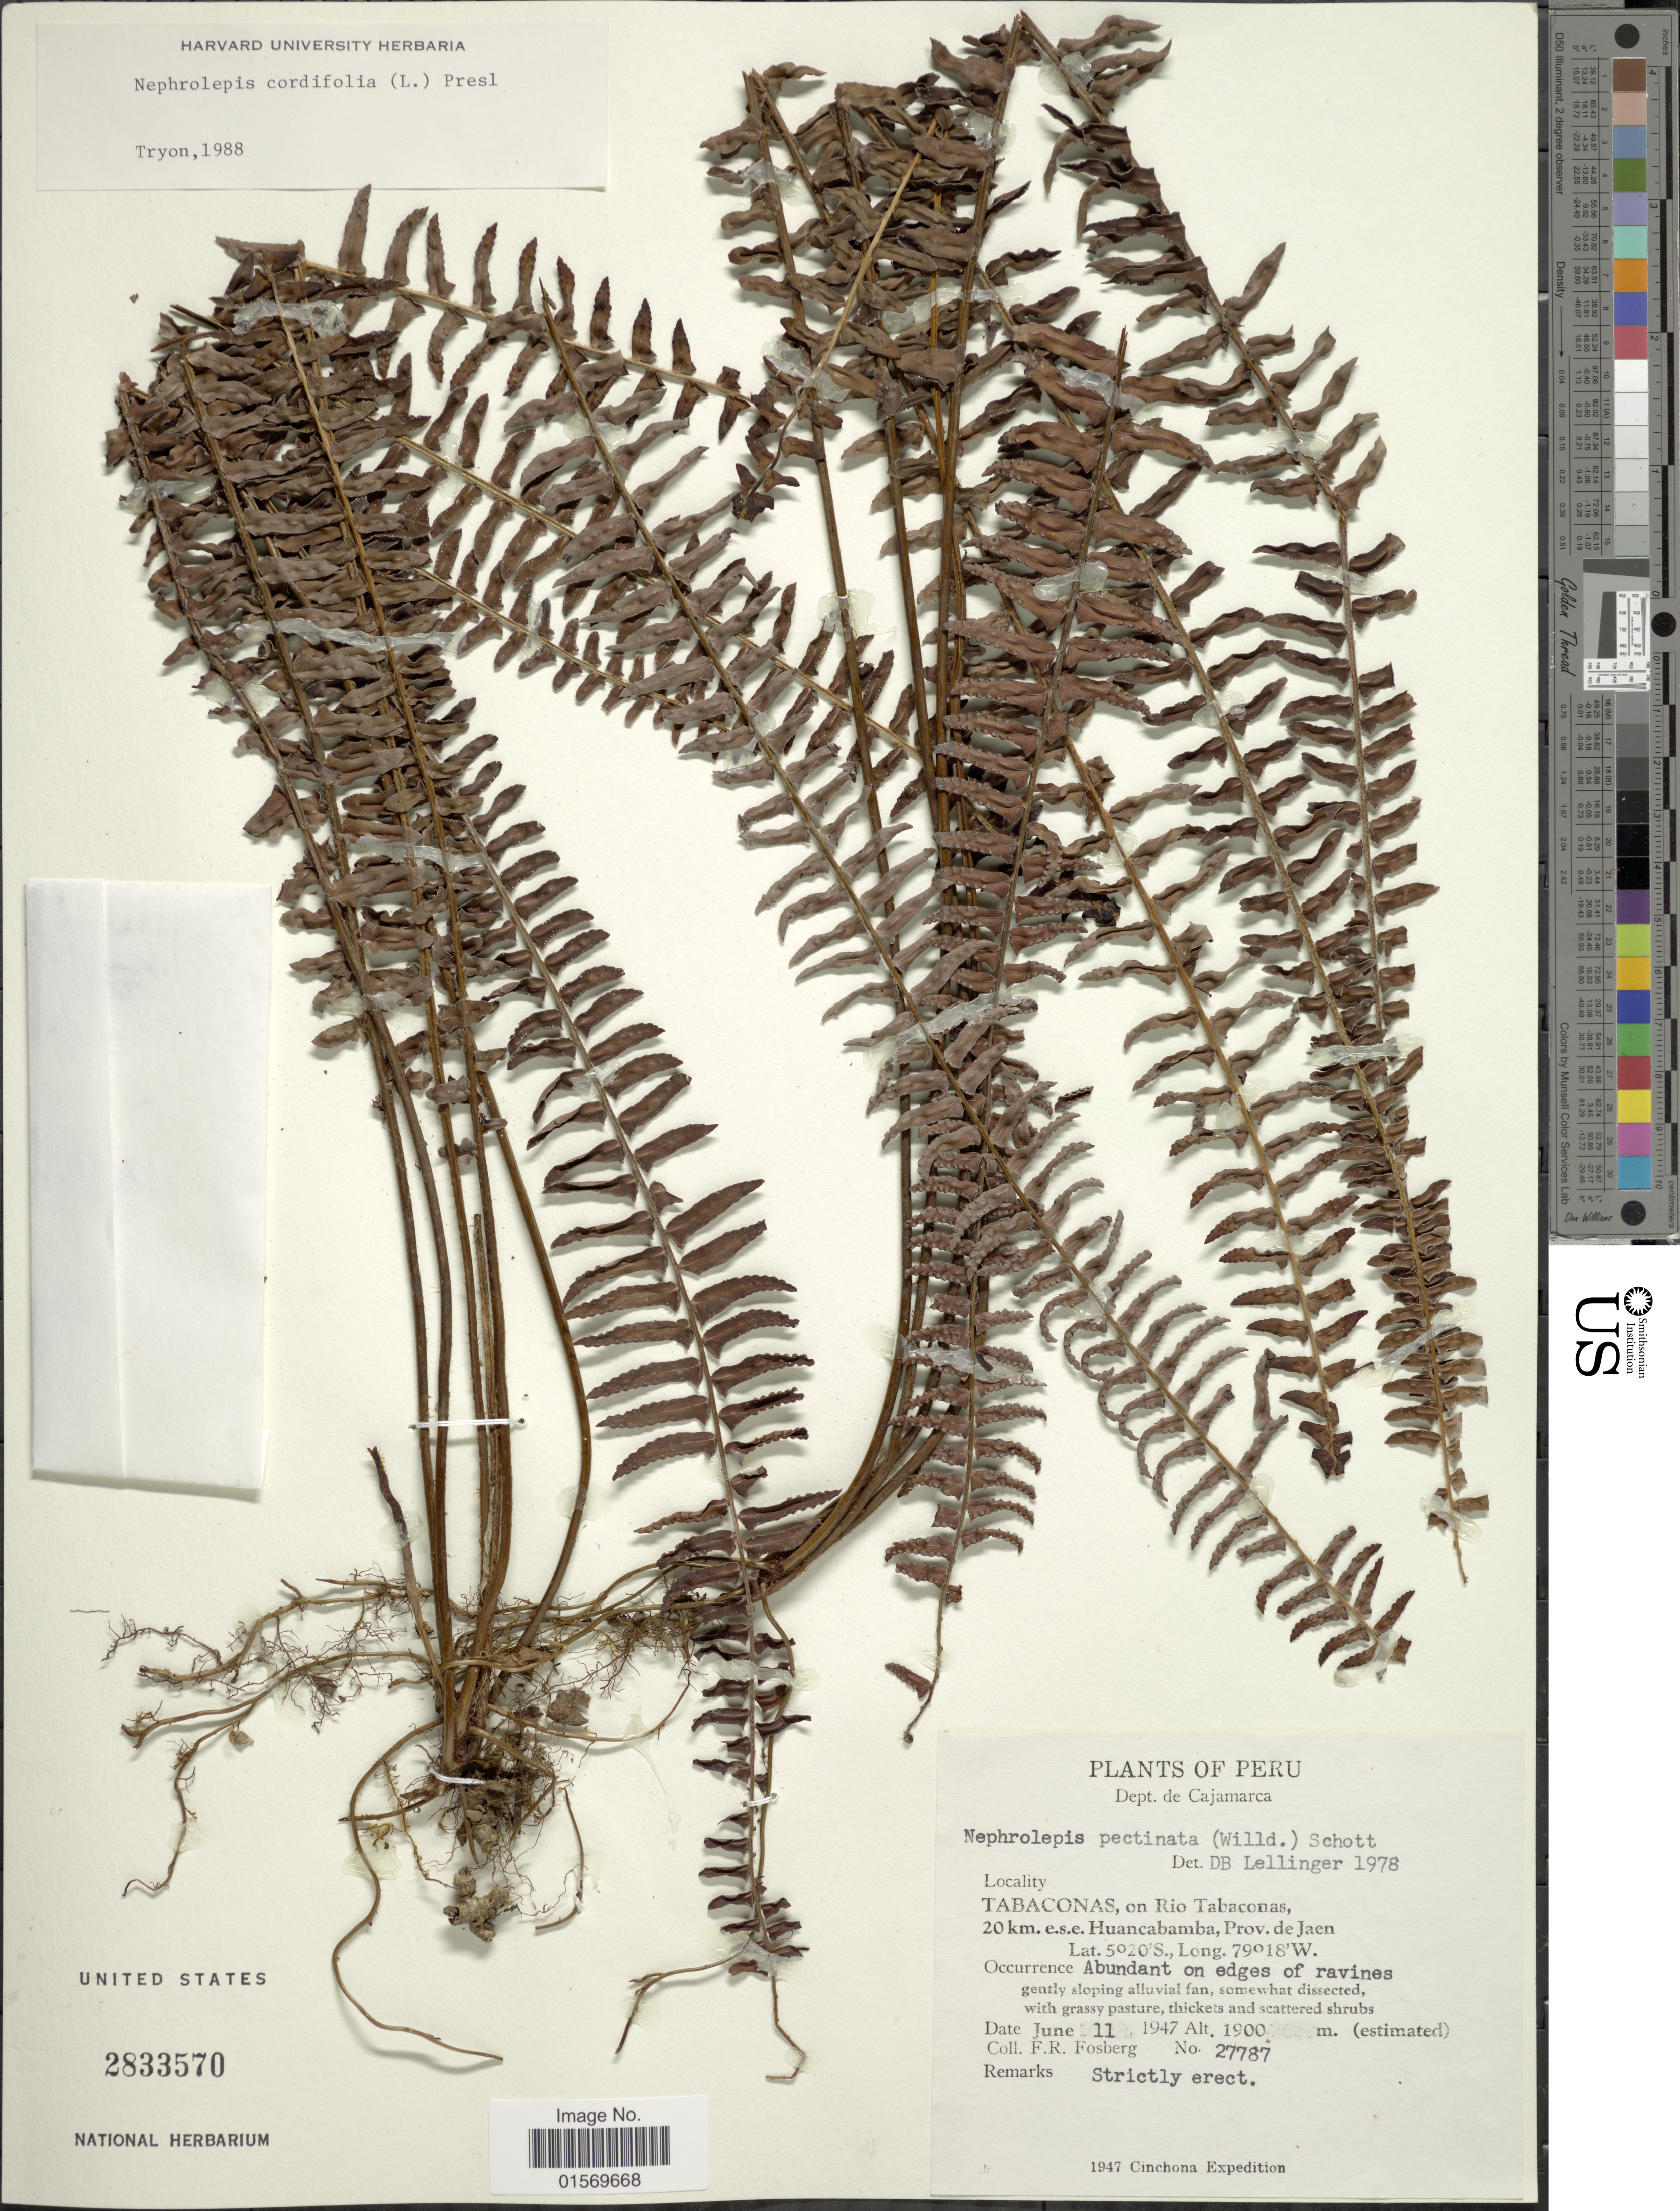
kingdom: Plantae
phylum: Tracheophyta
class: Polypodiopsida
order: Polypodiales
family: Nephrolepidaceae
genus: Nephrolepis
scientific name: Nephrolepis cordifolia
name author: (L.) C. Presl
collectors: F. R. Fosberg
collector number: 27787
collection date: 1947-06-11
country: Peru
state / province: Cajamarca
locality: Tabaconas, on Rio Tabaconas, 20 km. e.s.e. Huancabamba, Prov. de Jaen.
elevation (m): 1900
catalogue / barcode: US 2833570